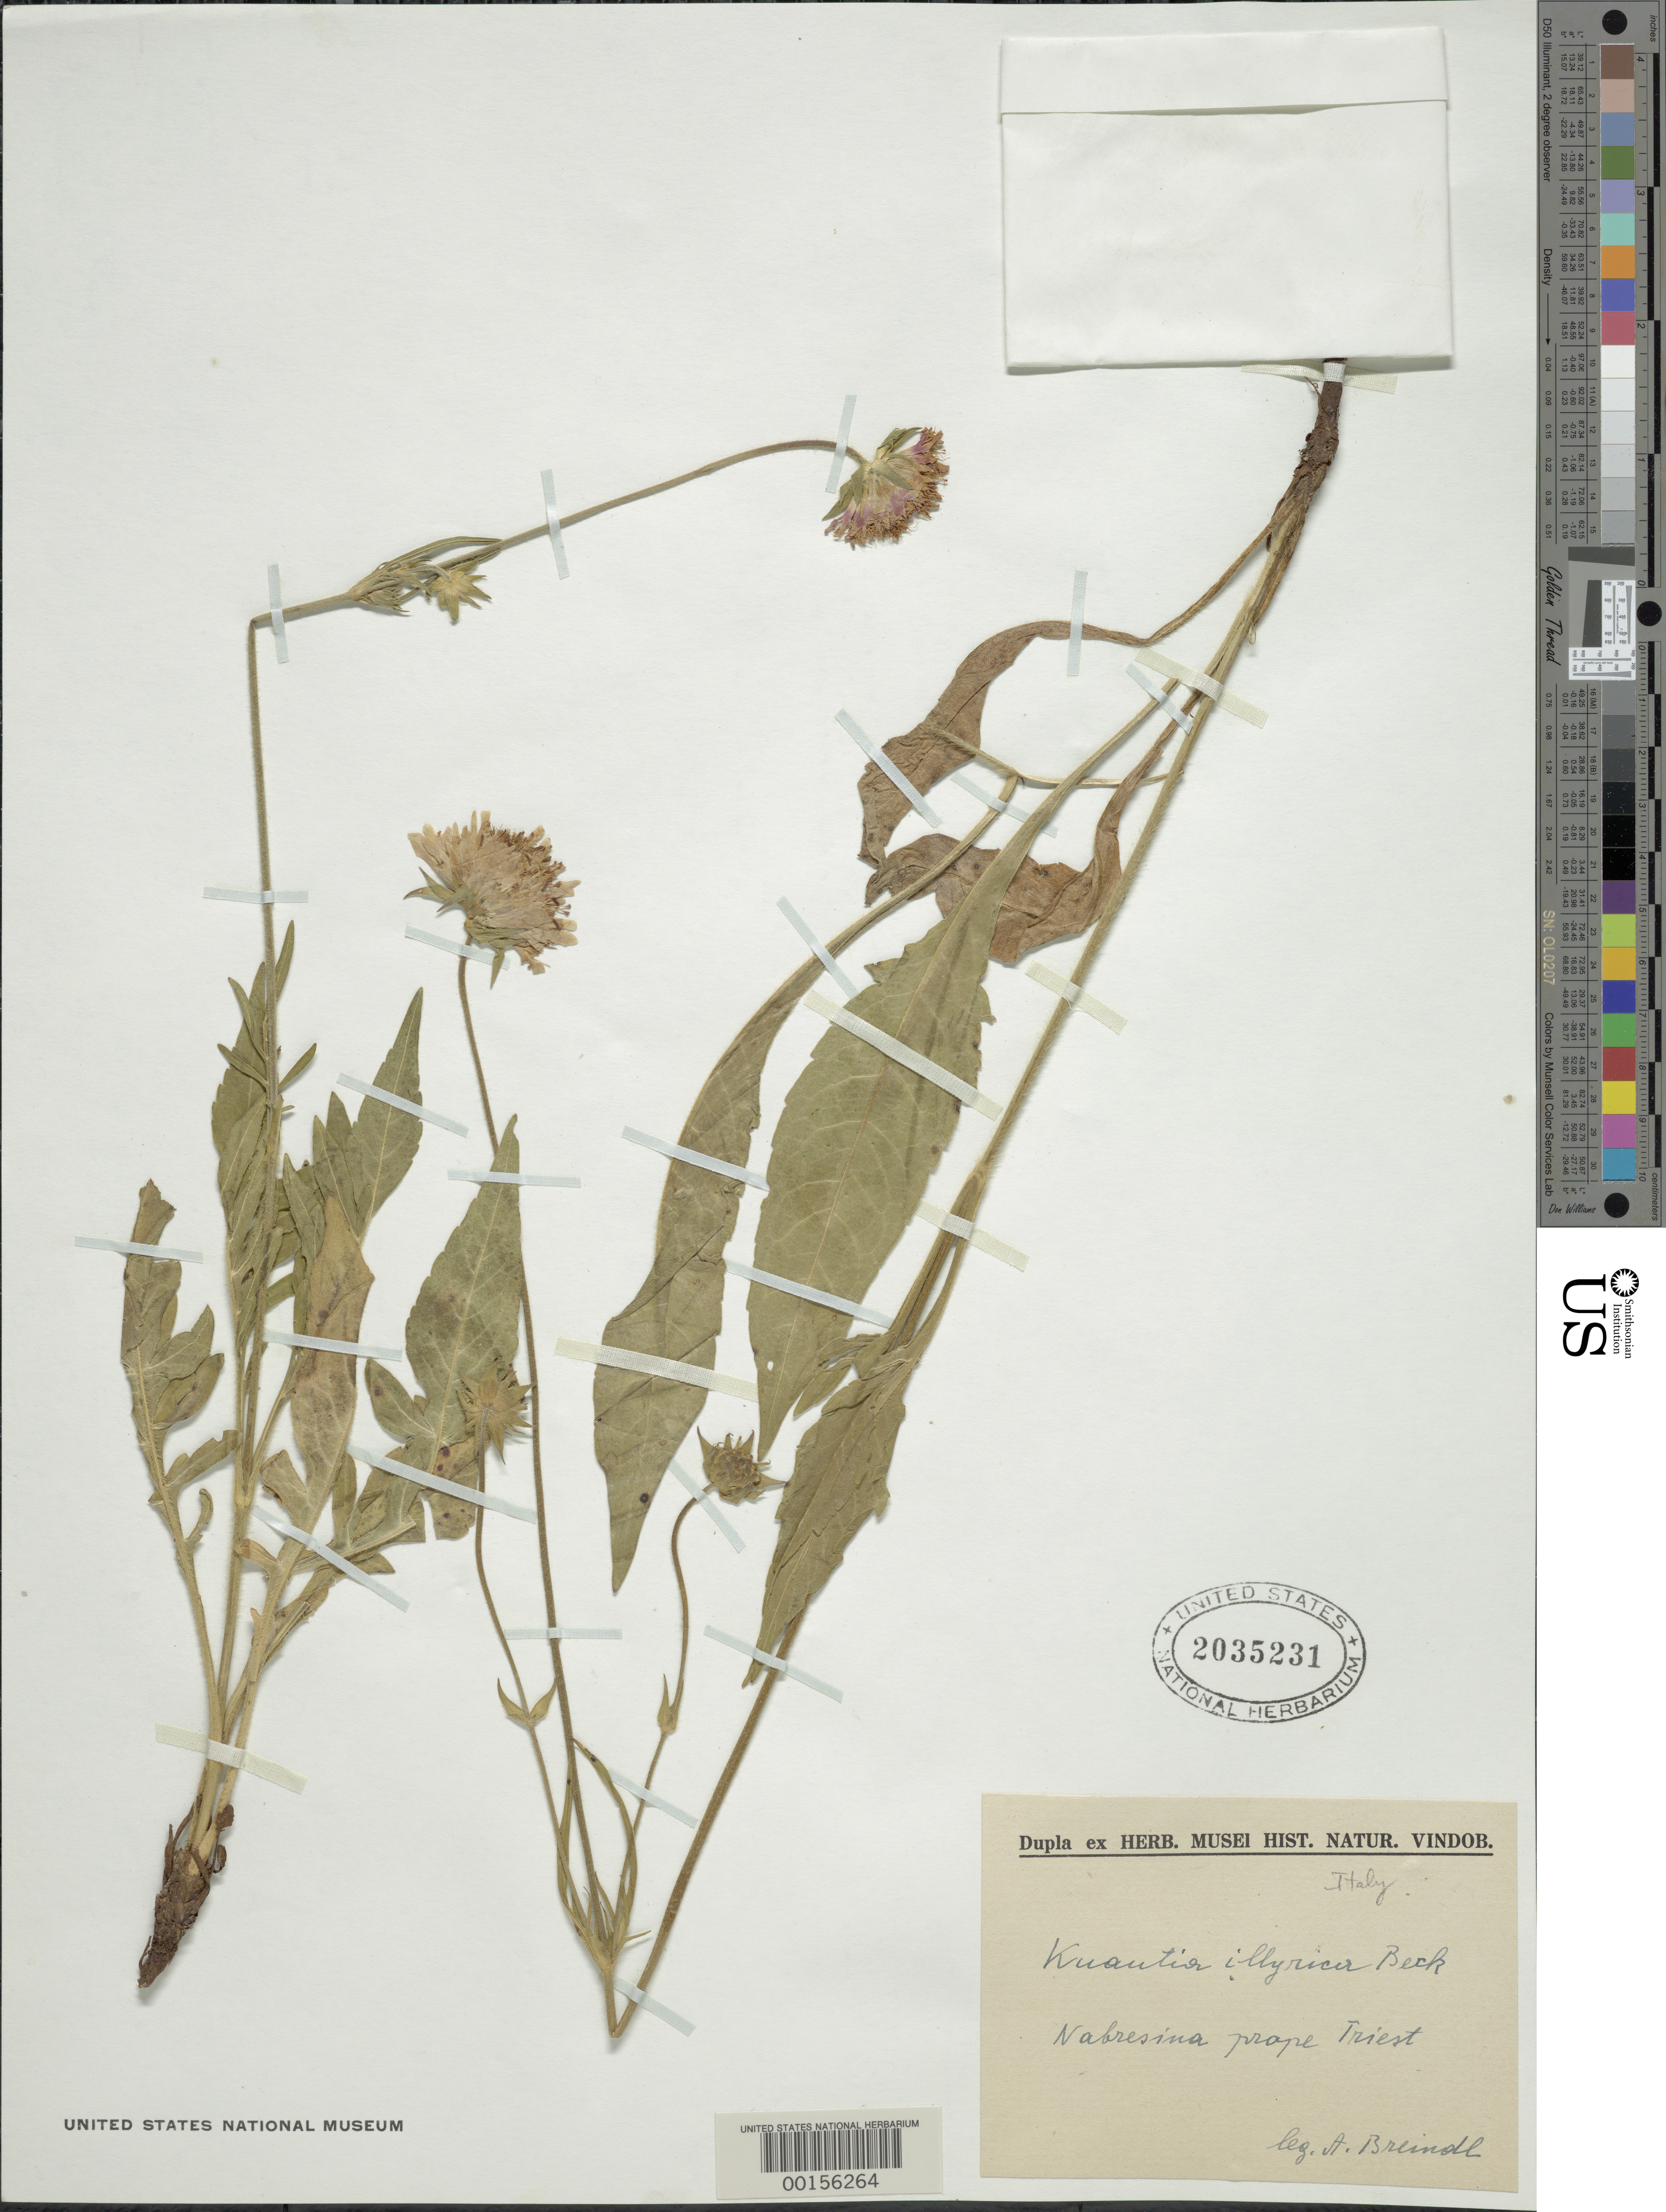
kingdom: Plantae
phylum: Tracheophyta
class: Magnoliopsida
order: Dipsacales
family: Caprifoliaceae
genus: Knautia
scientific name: Knautia illyrica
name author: Beck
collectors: A. Breindt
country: Italy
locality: Nabresina near Triest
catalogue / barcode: US 2035231